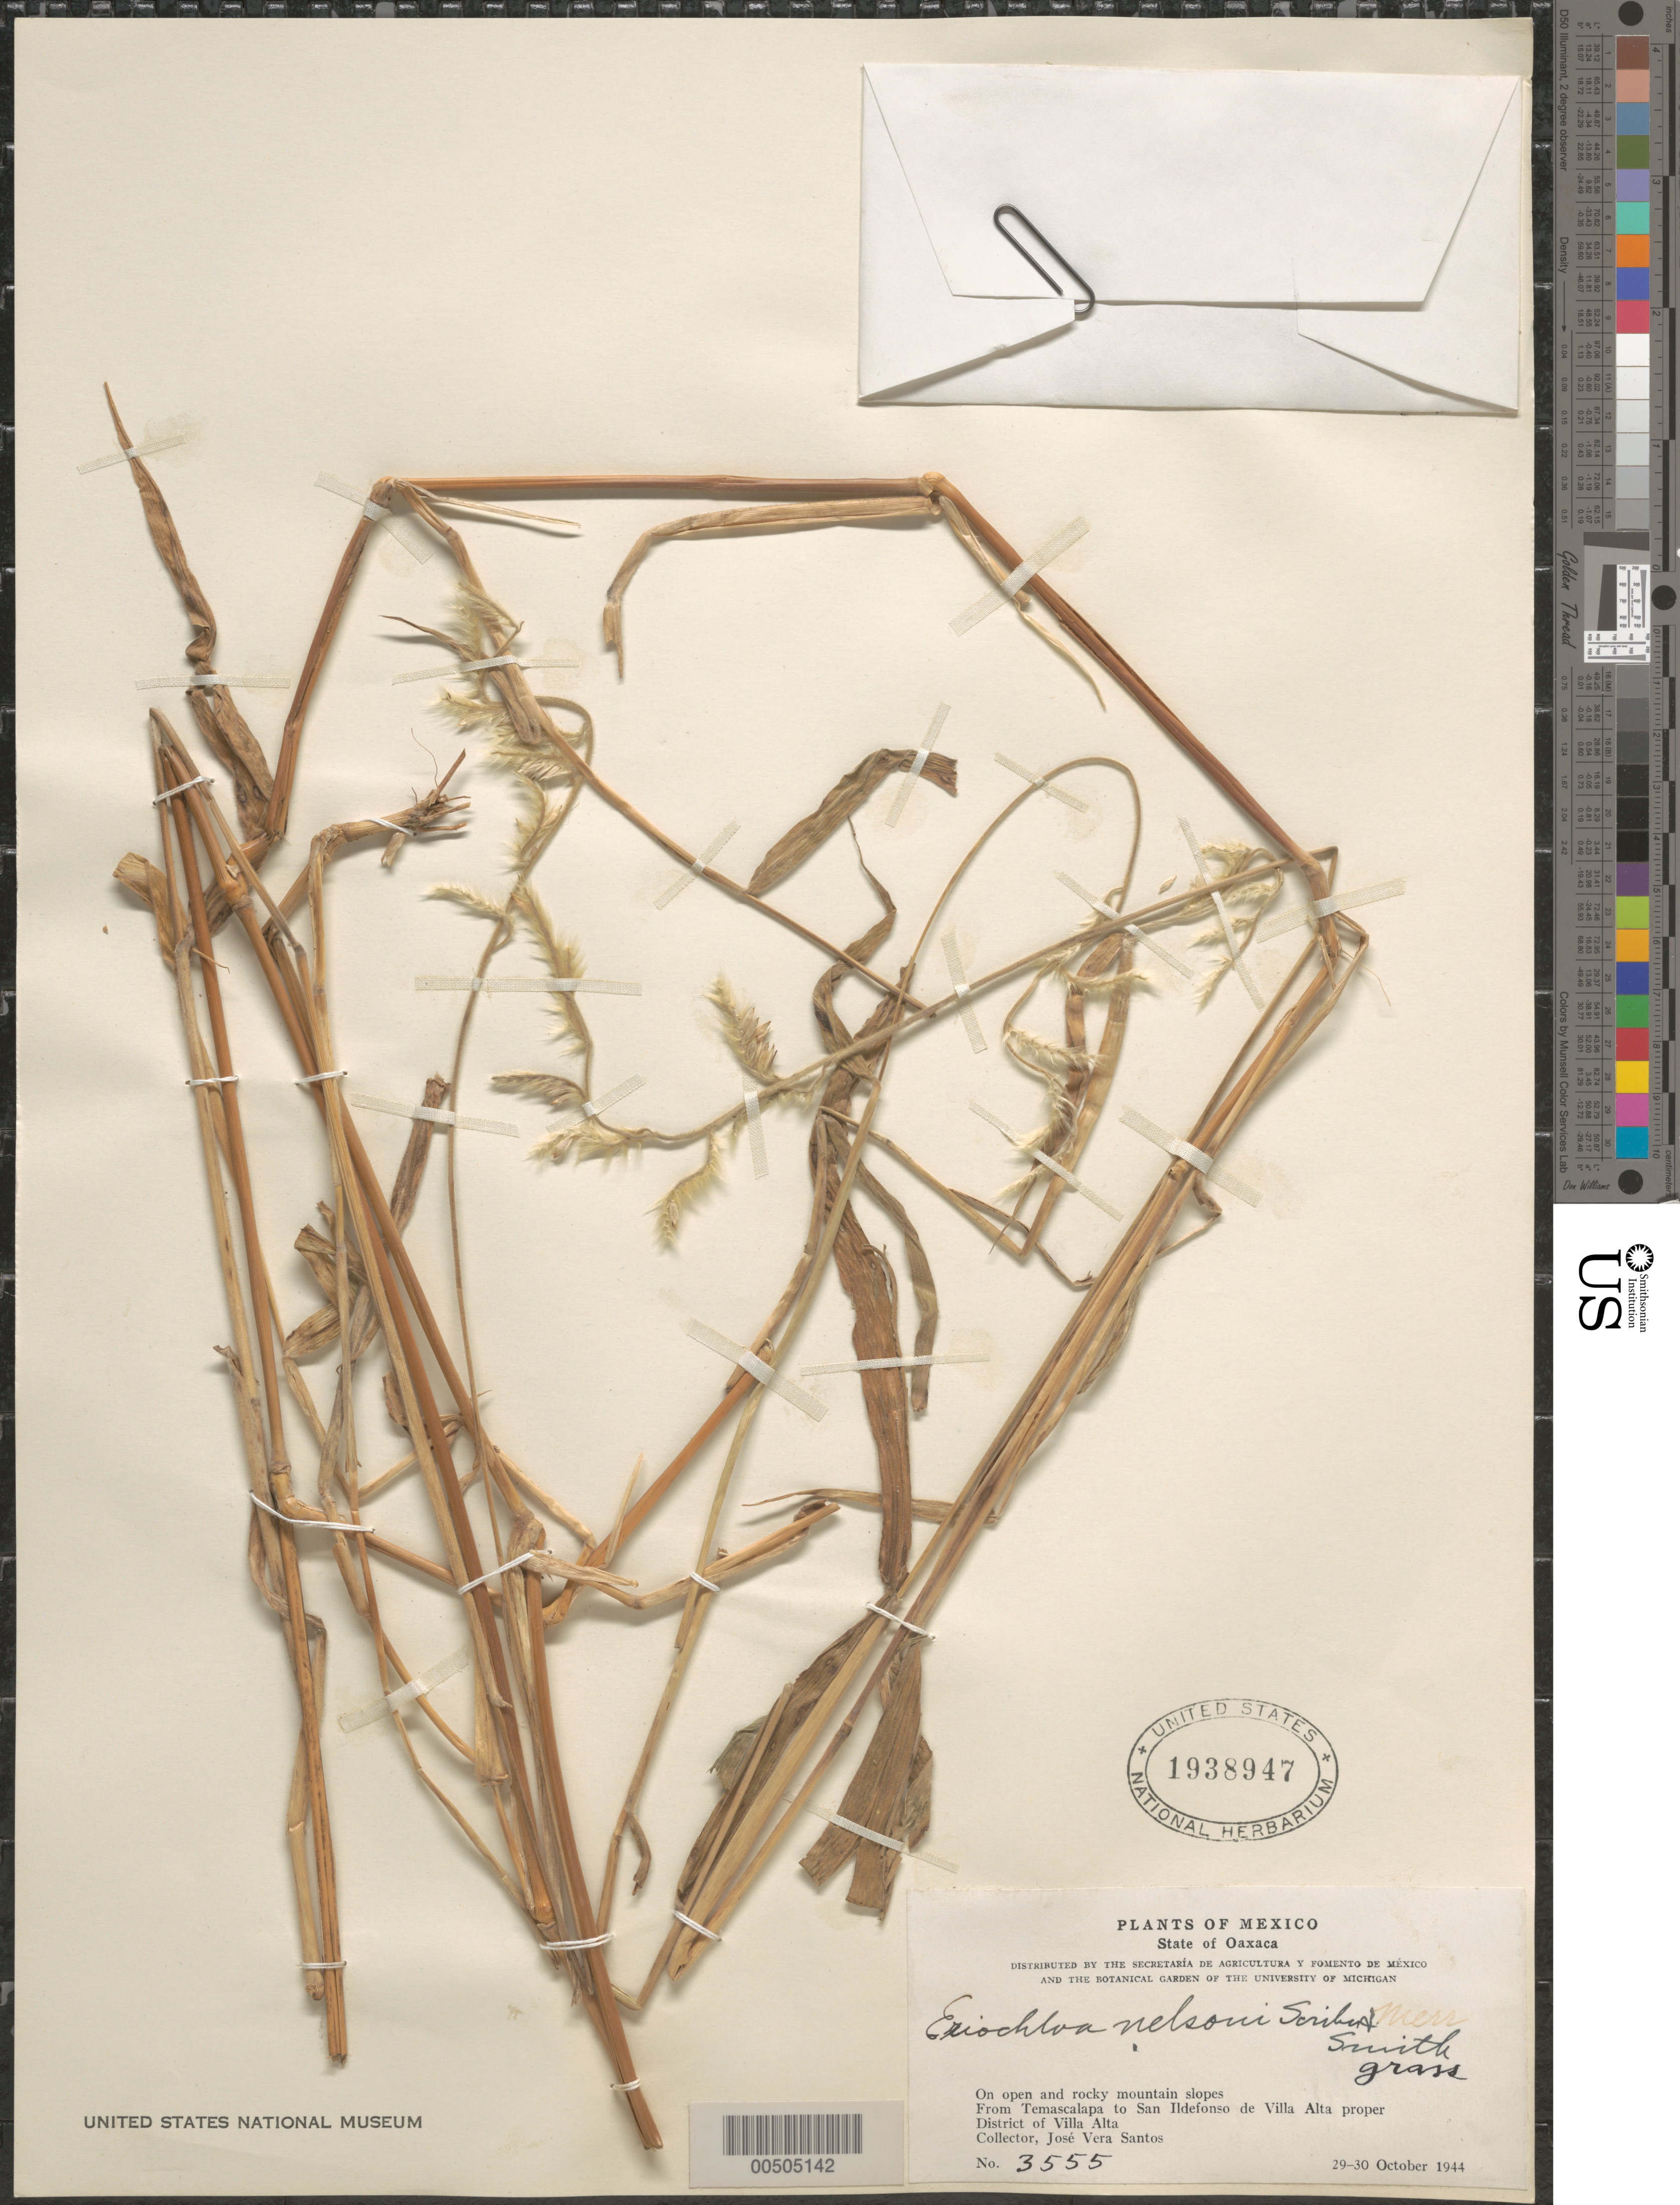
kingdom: Plantae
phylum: Tracheophyta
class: Liliopsida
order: Poales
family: Poaceae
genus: Eriochloa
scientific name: Eriochloa nelsonii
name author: Scribn. & J.G. Sm.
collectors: J. V. Santos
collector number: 3555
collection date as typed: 29 Oct 1944 to 30 Oct 1944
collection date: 1944-10-29/1944-10-30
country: Mexico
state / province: Oaxaca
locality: From Temascalapa to San Ildefonso de Villa Alta proper, Villa Alta Dist.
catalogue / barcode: US 1938947